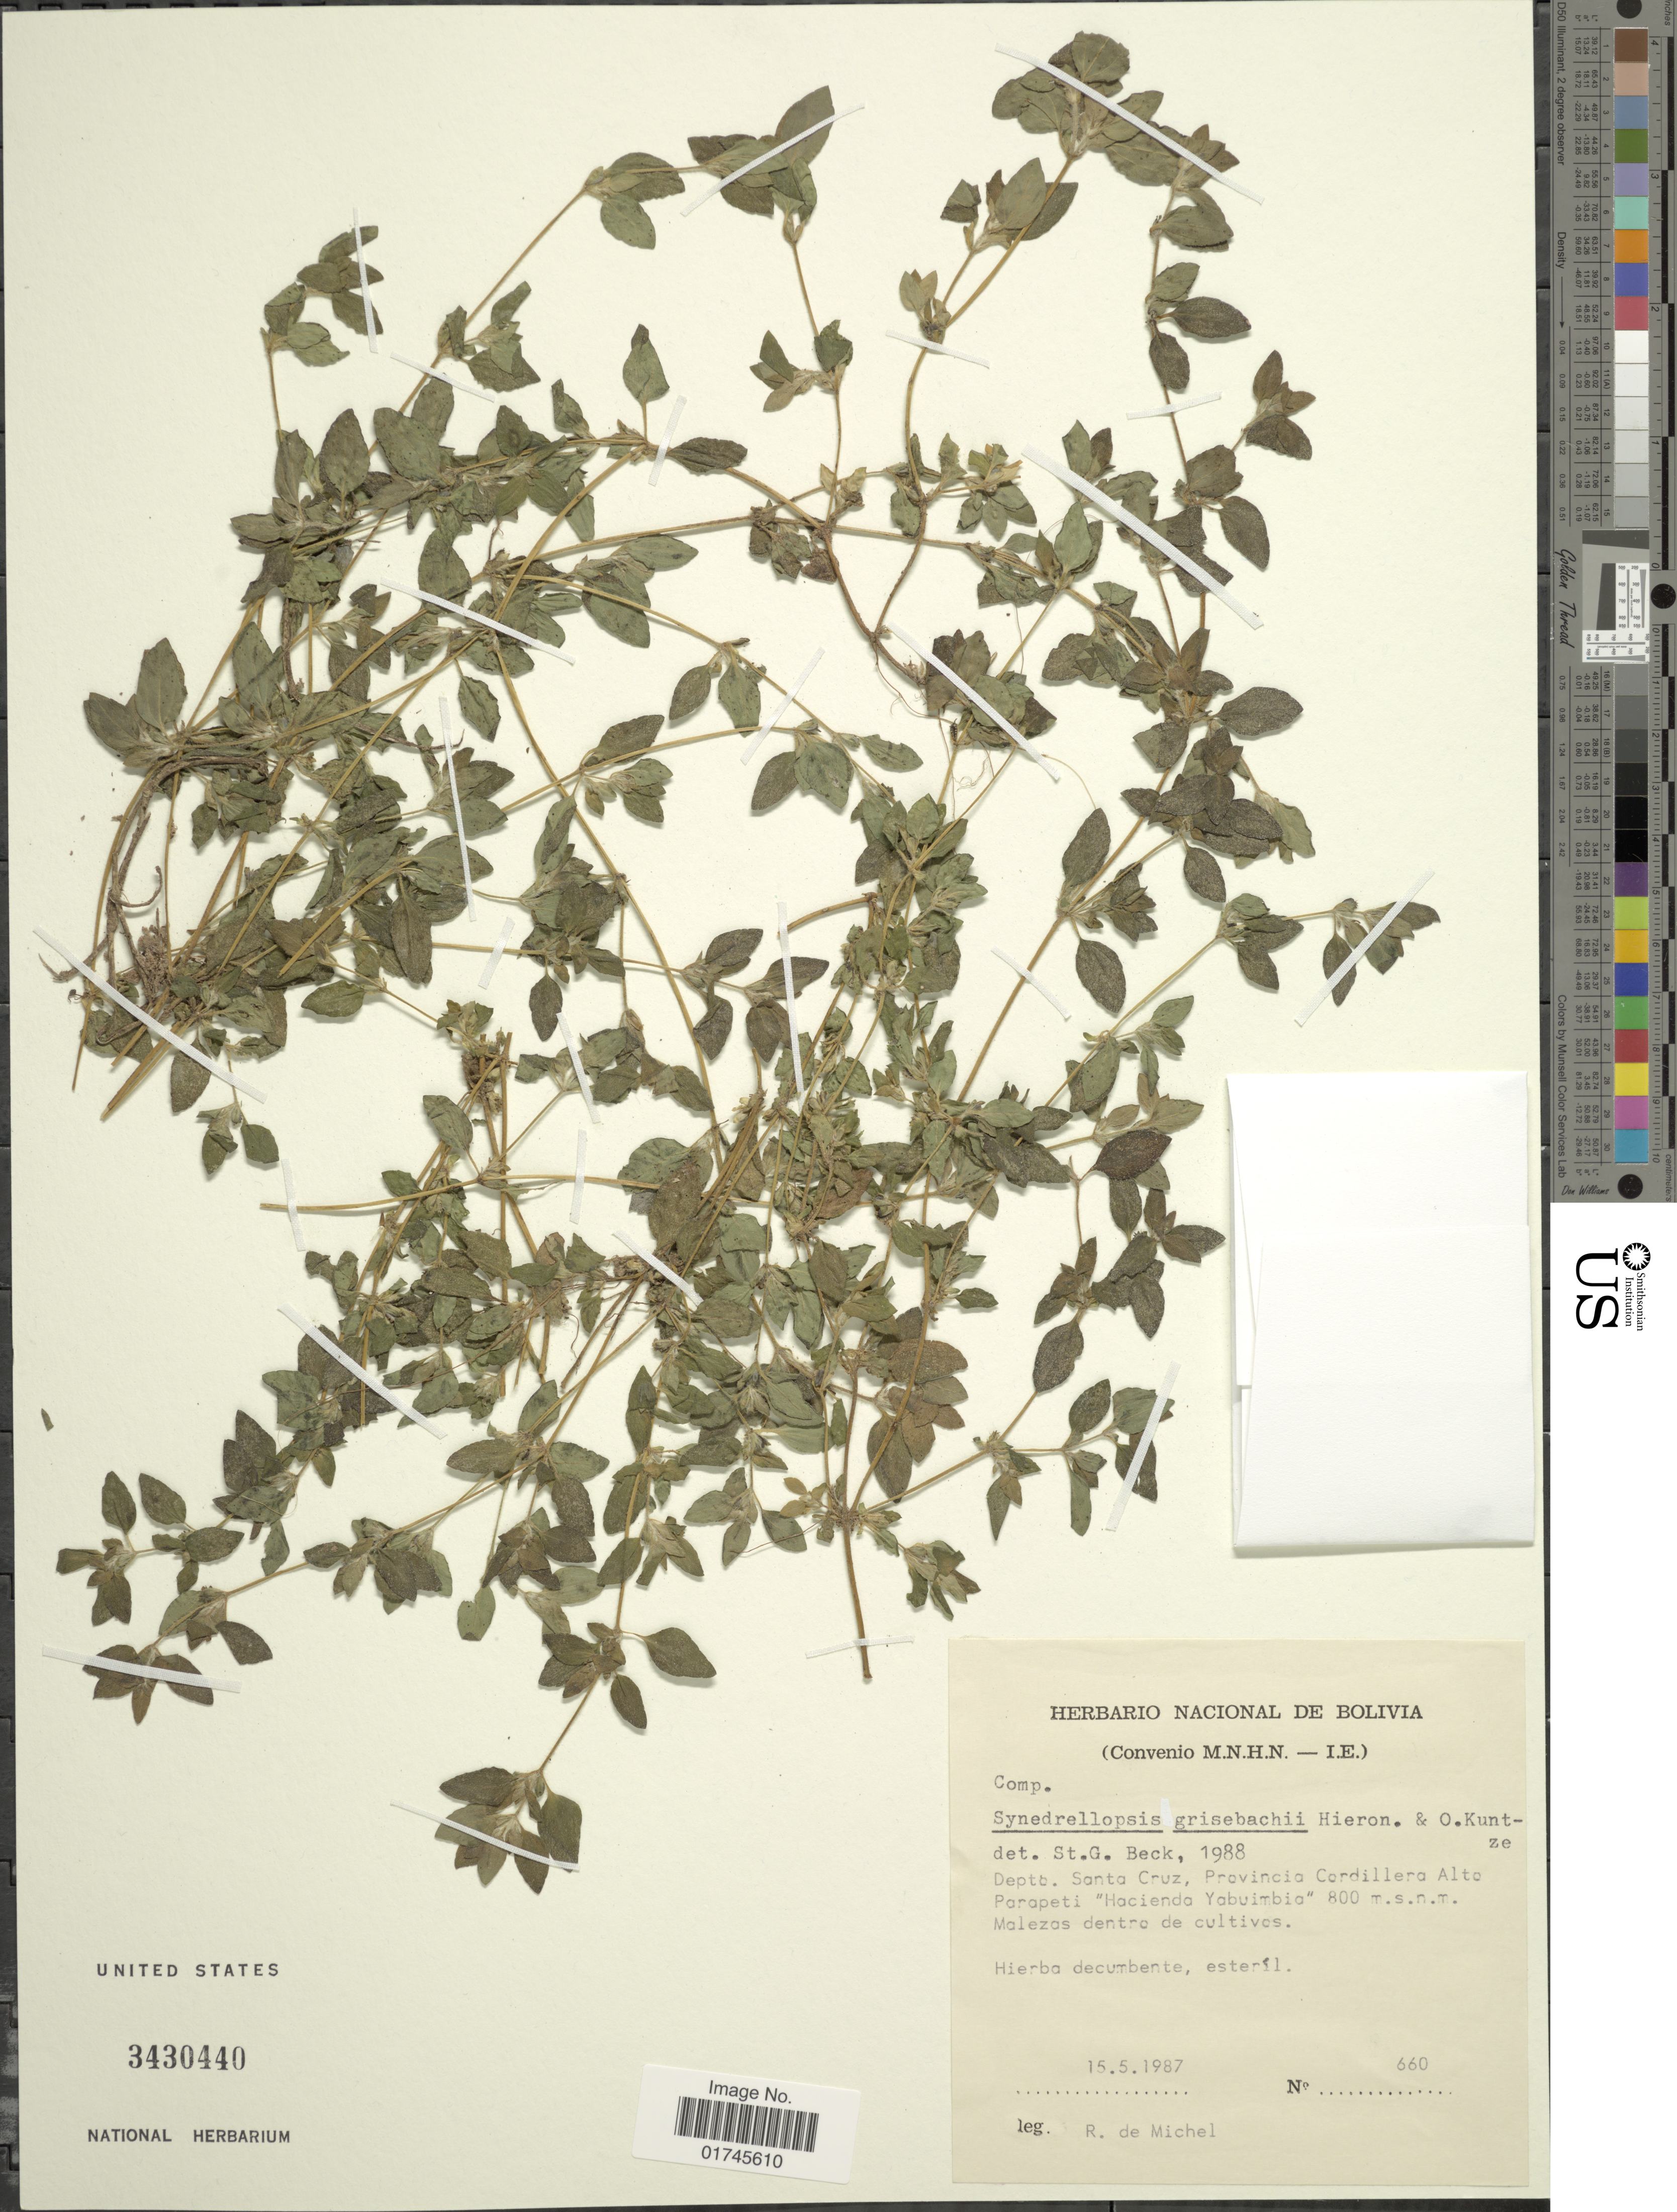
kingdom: Plantae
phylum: Tracheophyta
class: Magnoliopsida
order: Asterales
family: Asteraceae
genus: Synedrellopsis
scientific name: Synedrellopsis grisebachii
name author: Hieron. & Kuntze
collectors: R. d. Michel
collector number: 660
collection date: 1987-05-15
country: Bolivia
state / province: Santa Cruz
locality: Depto Santa Cruz, Provincia Cordillera Alto Parapeti 'Hacienda Yabuimbia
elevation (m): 800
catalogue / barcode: US 3430440